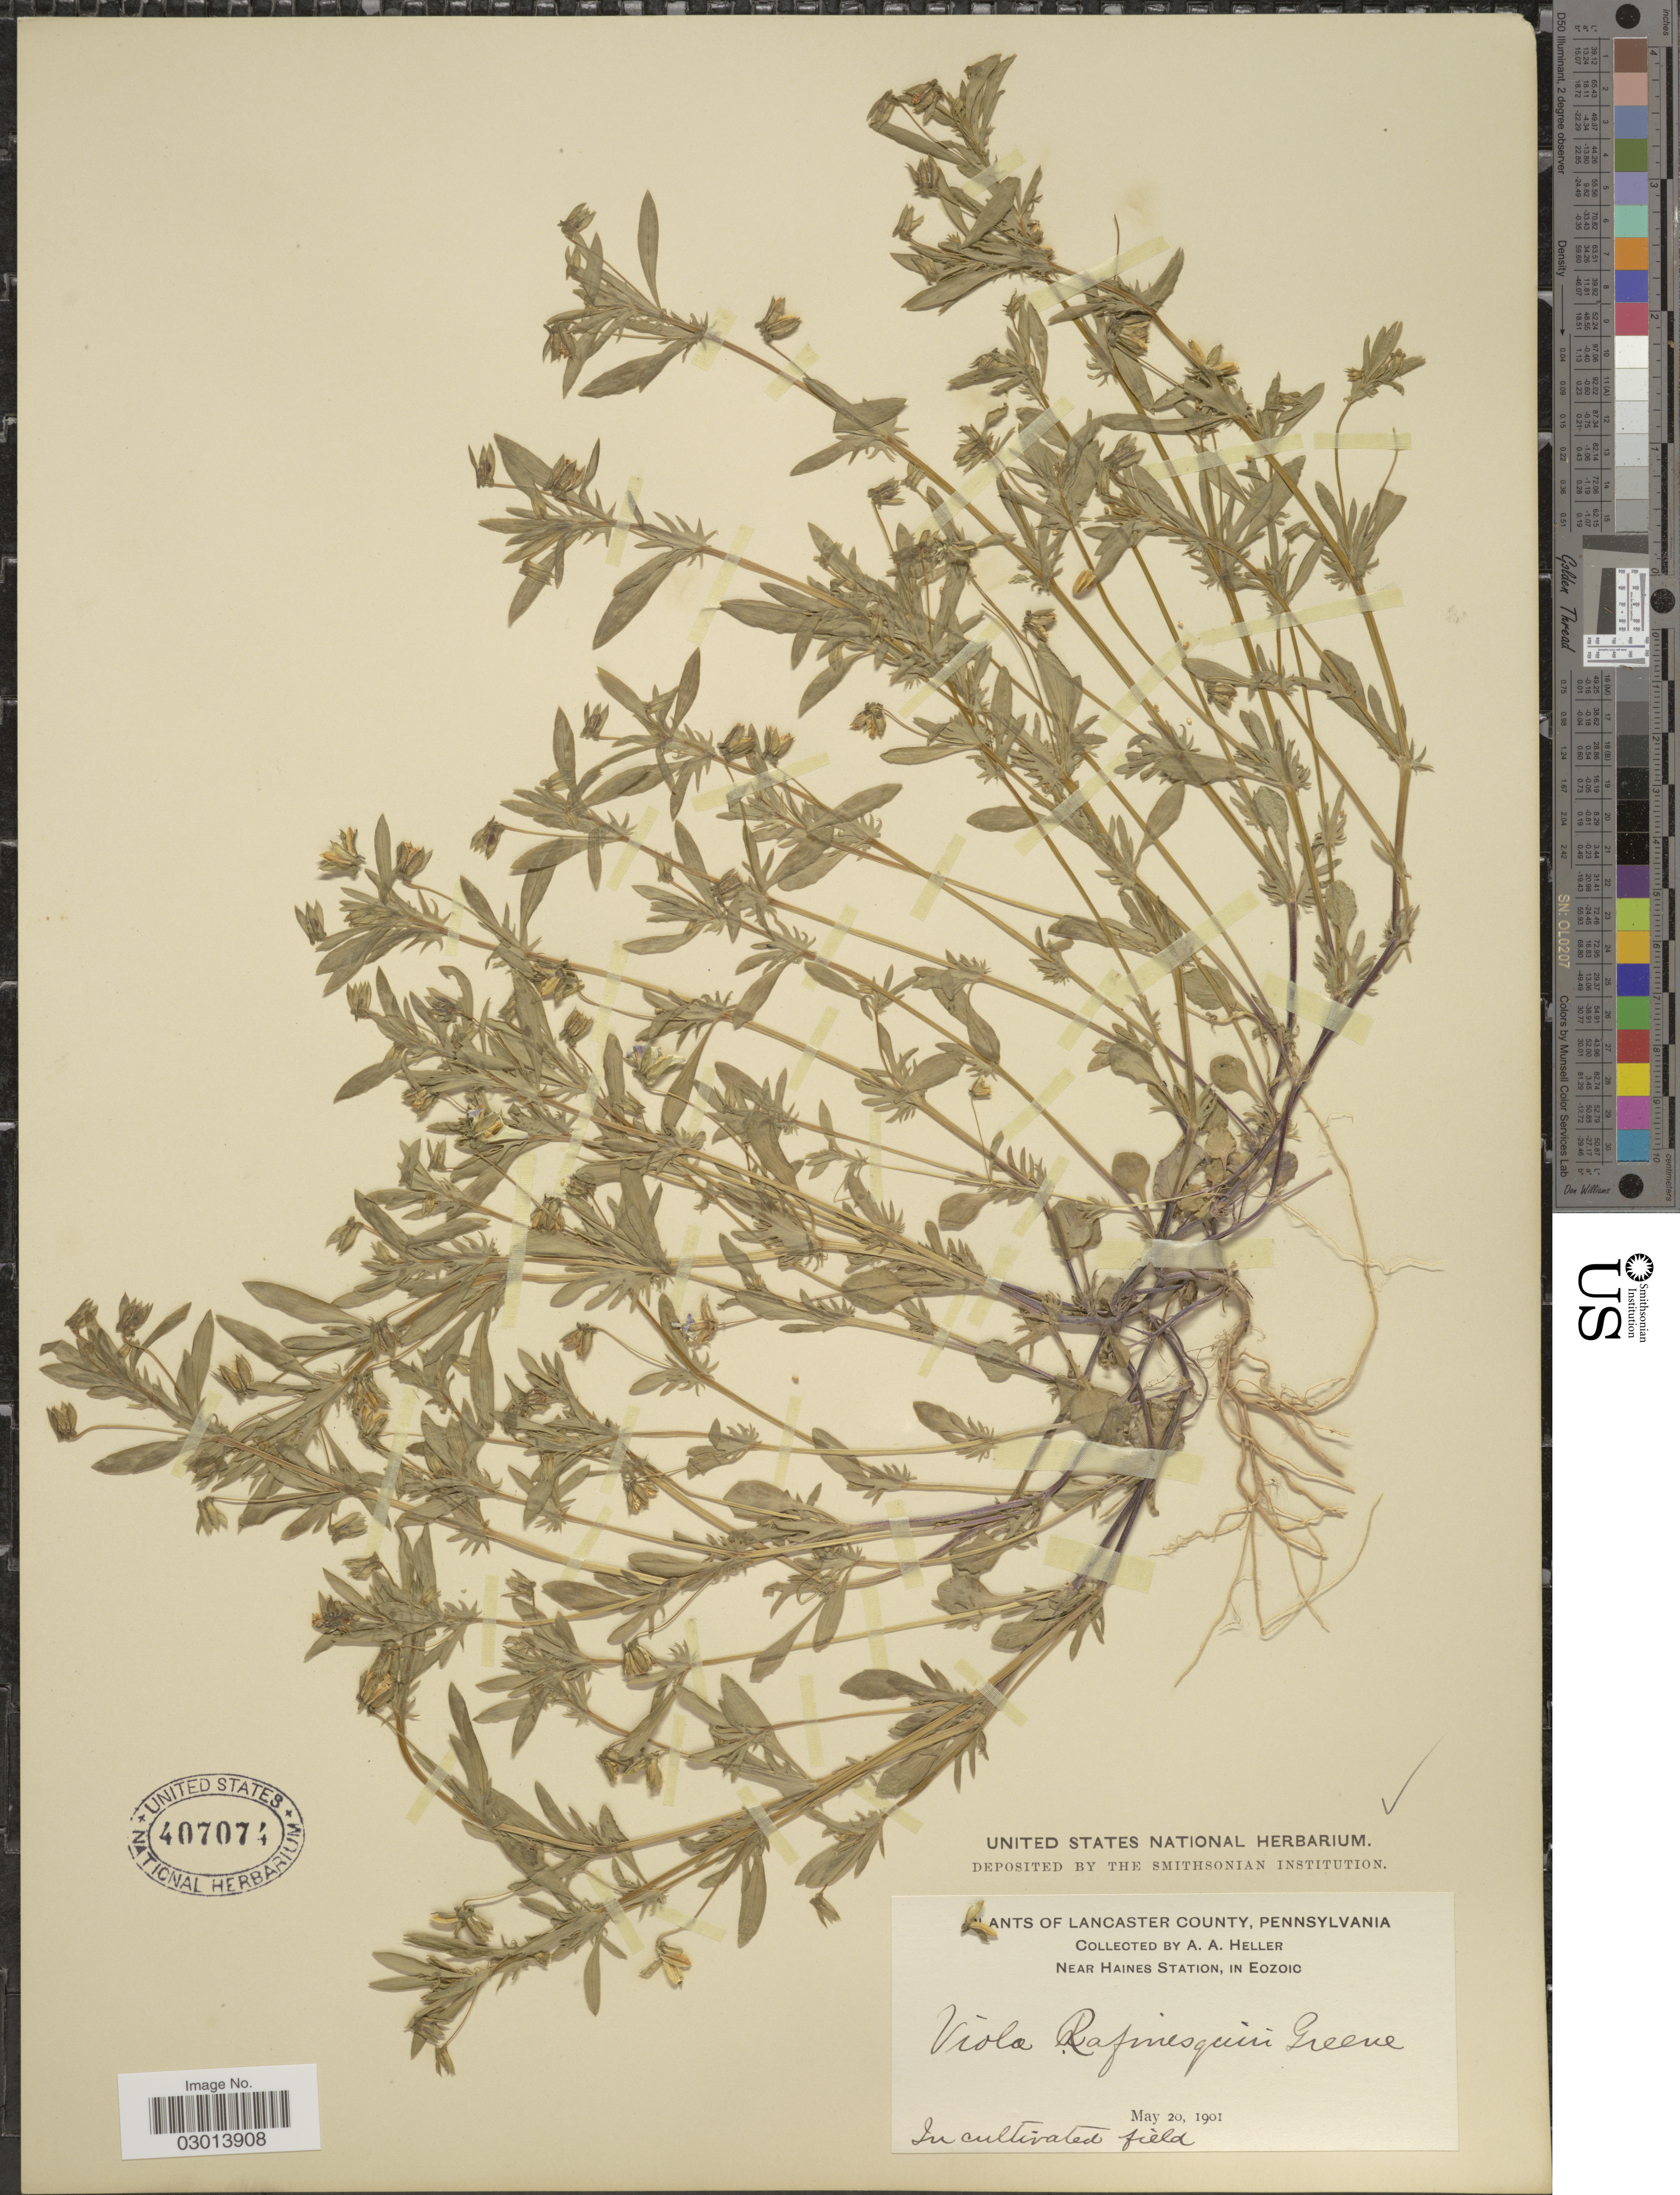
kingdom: Plantae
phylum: Tracheophyta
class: Magnoliopsida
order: Malpighiales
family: Violaceae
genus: Viola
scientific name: Viola rafinesquei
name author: Greene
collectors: A. A. Heller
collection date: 1901-05-20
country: United States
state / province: Pennsylvania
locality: Lancaster County, Near Haines Station, in Eozoic.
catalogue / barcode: US 407074